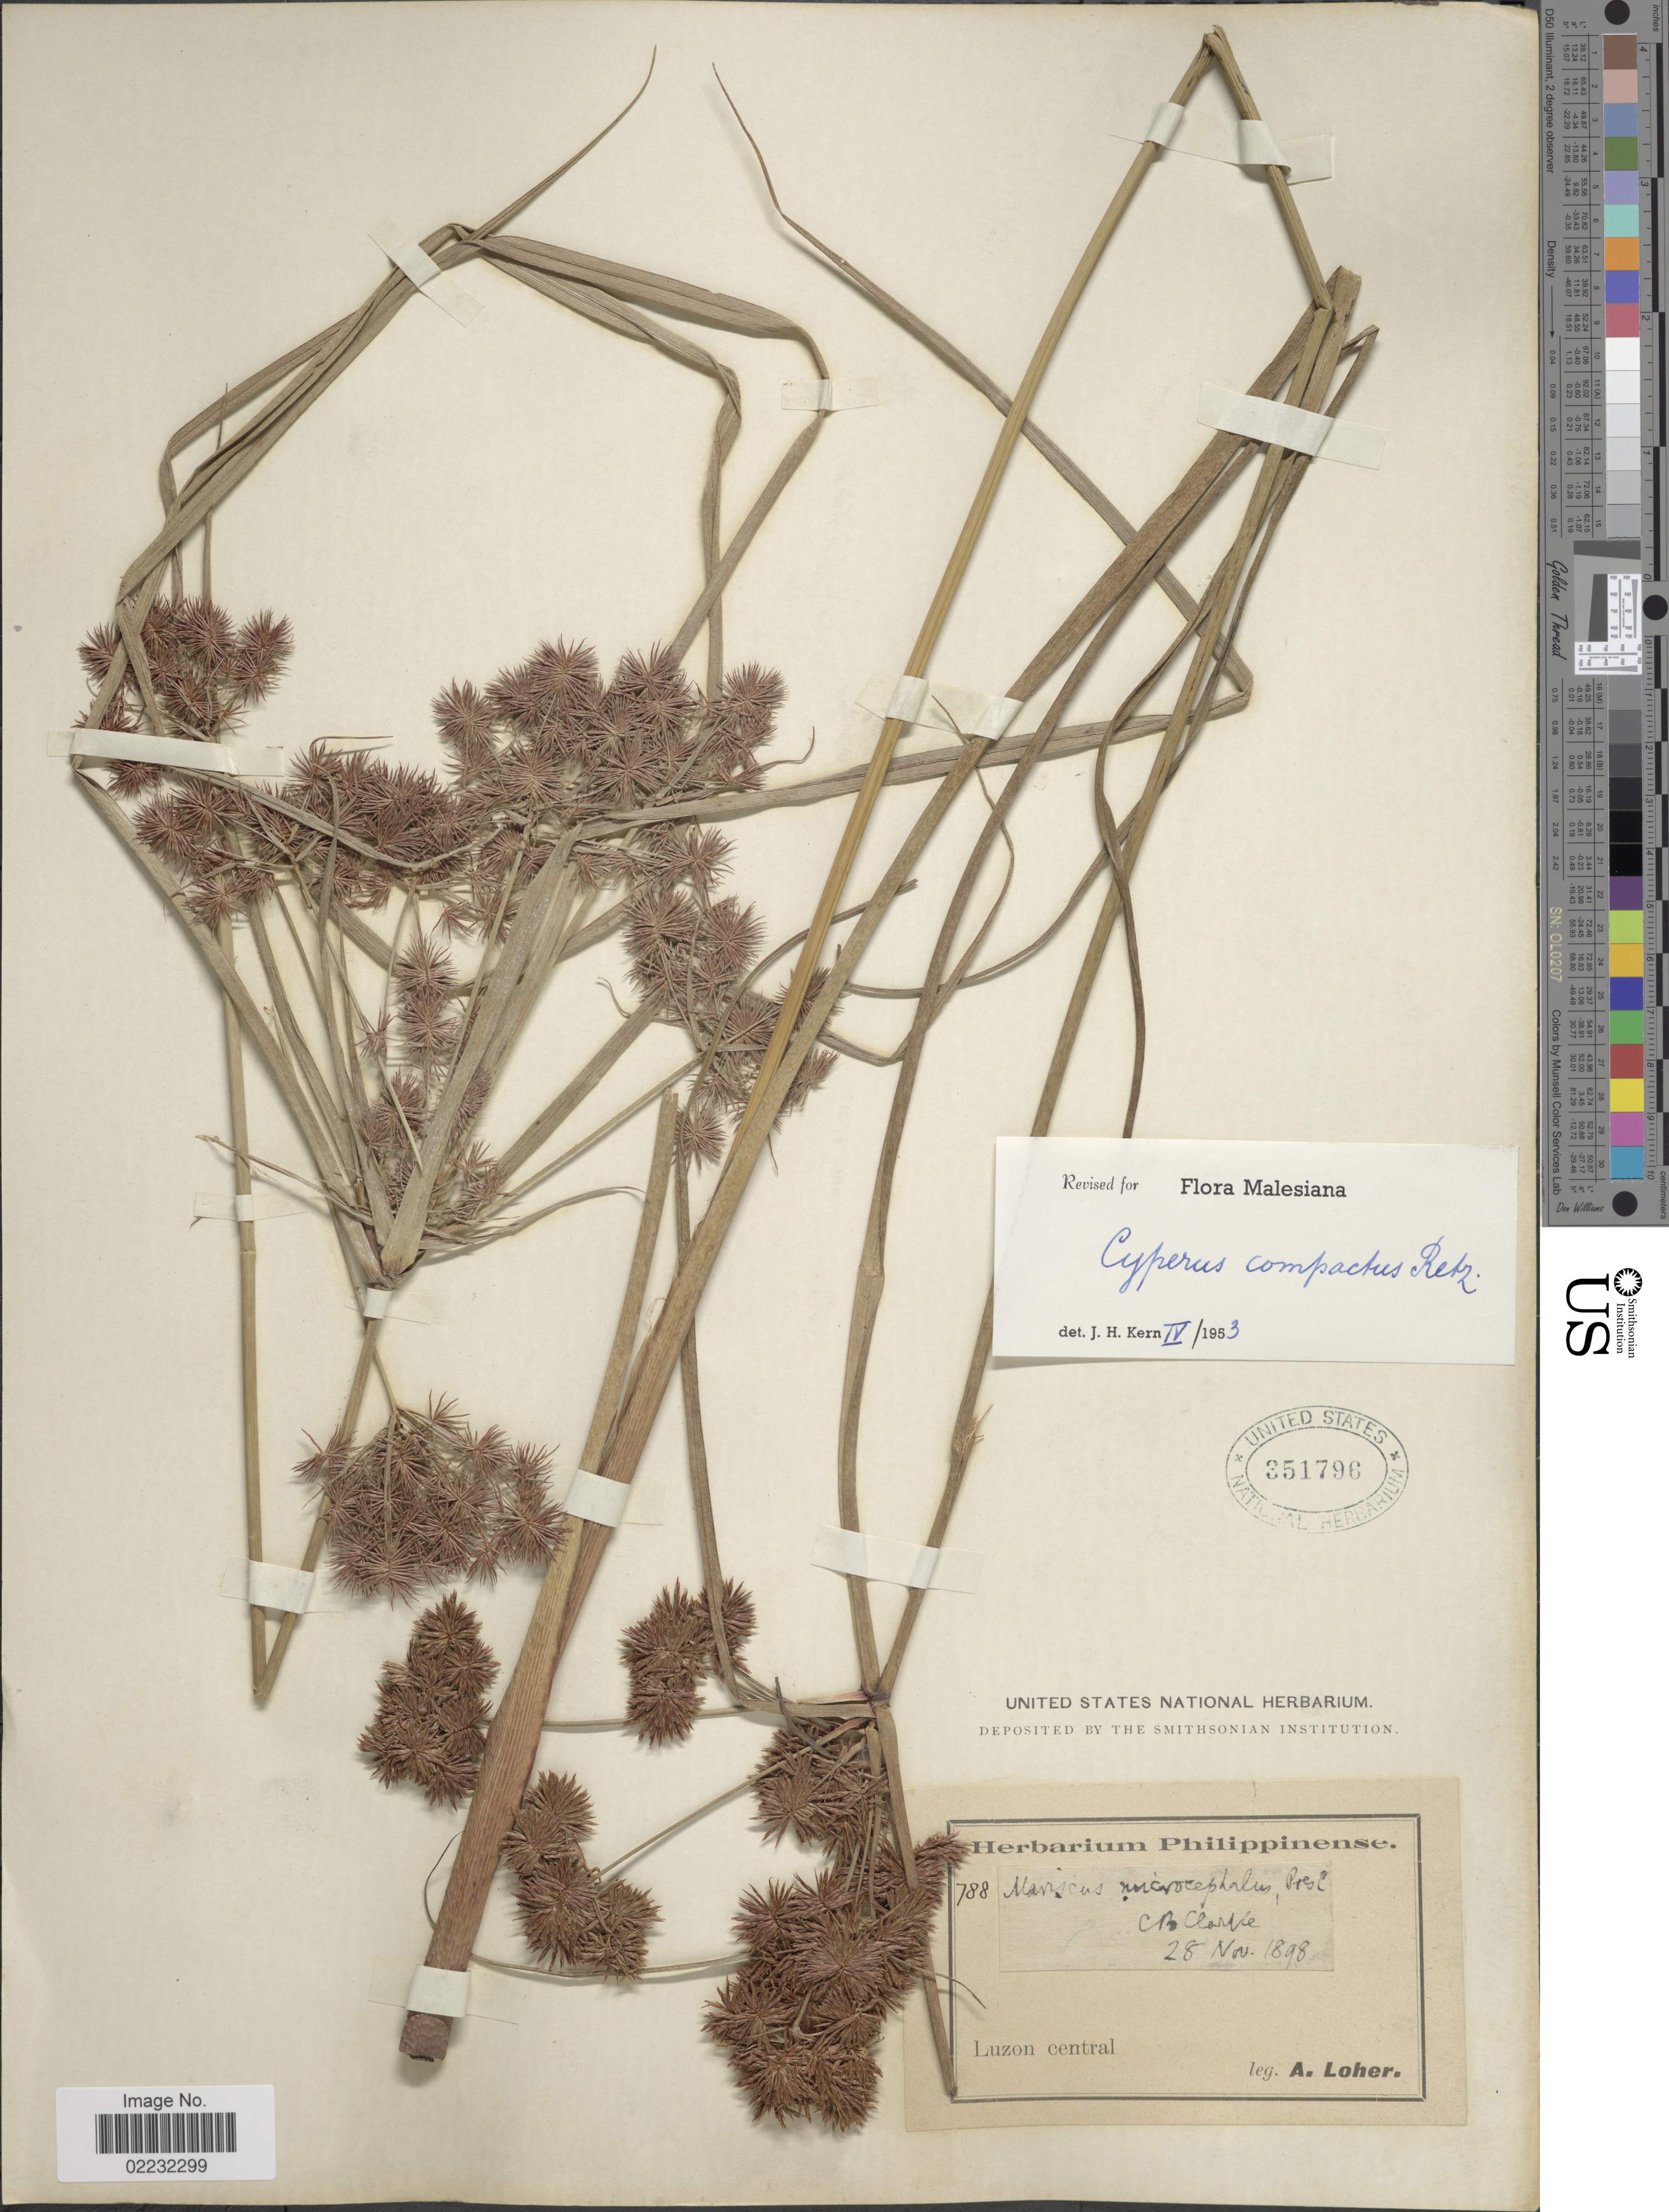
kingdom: Plantae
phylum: Tracheophyta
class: Liliopsida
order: Poales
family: Cyperaceae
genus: Cyperus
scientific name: Cyperus compactus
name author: Retz.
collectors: A. Loher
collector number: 788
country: Philippines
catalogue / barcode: US 351796